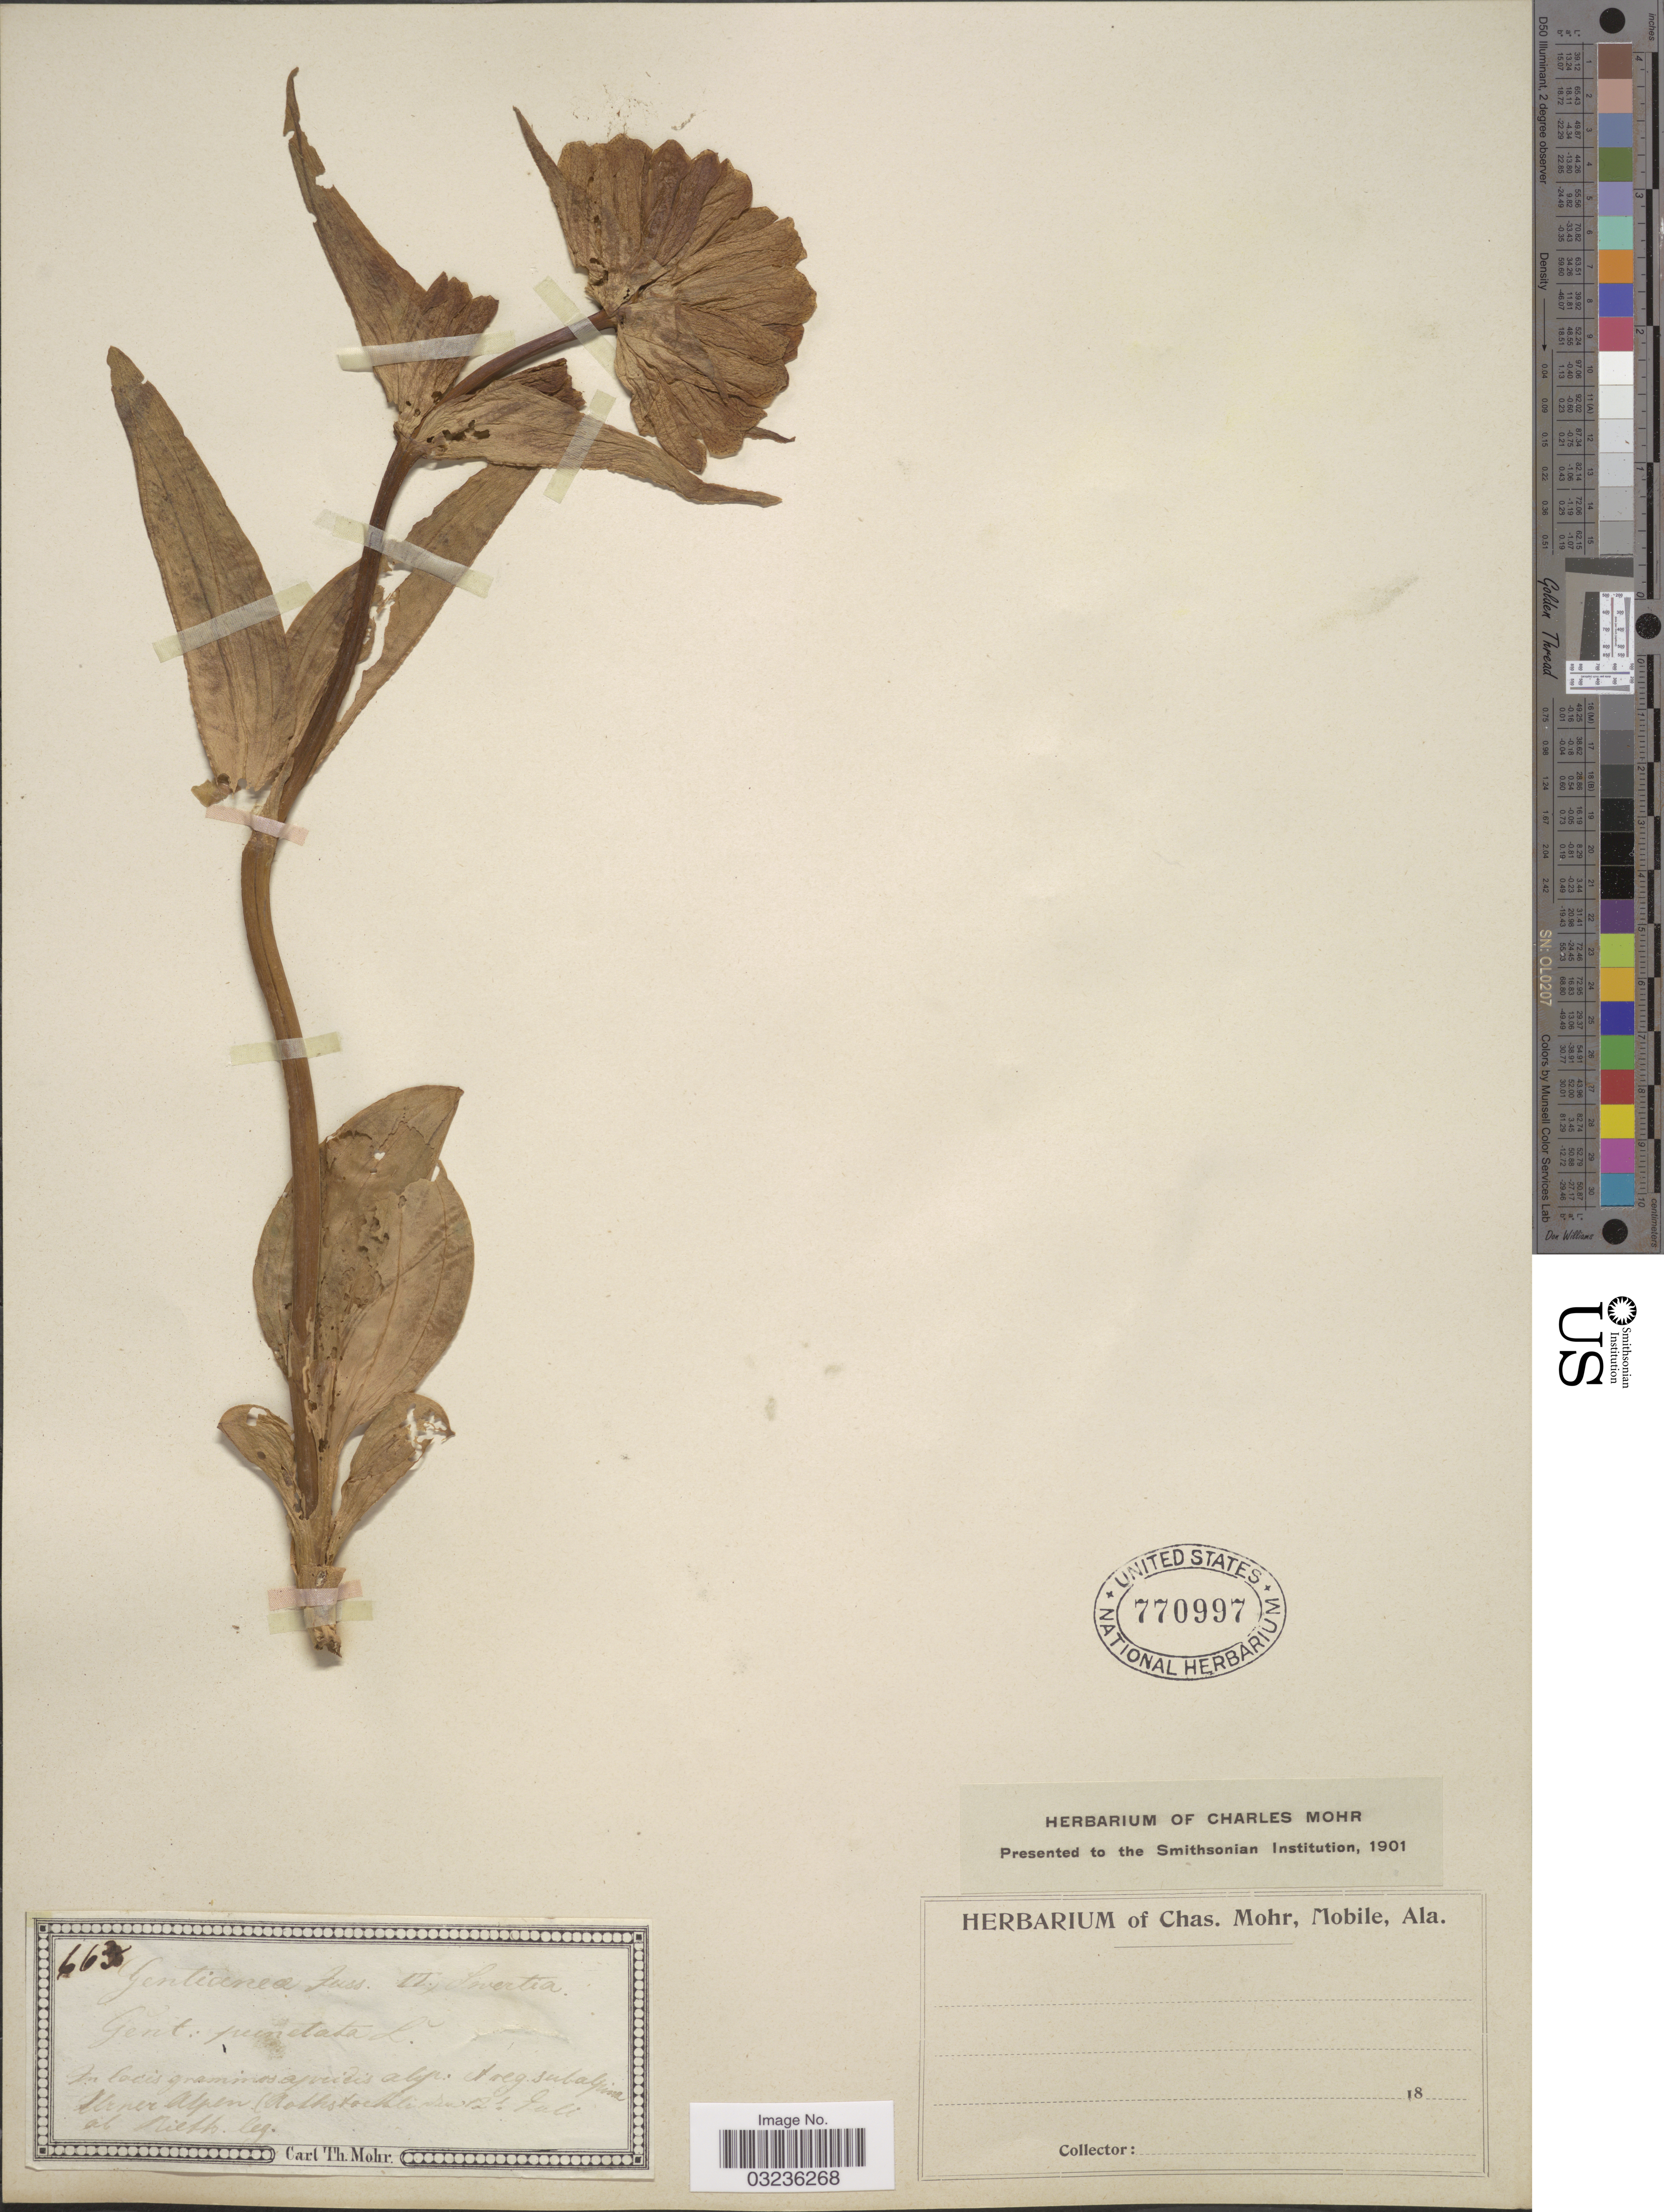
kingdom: Plantae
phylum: Tracheophyta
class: Magnoliopsida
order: Gentianales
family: Gentianaceae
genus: Gentiana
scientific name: Gentiana punctata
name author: L.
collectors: -. Rieth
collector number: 663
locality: In locis graminosis apricis [interpreted] alp. Areg [interpreted] subalpine Urner [interpreted] Alpen (Rothstock hinzu [interpreted])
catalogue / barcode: US 770997